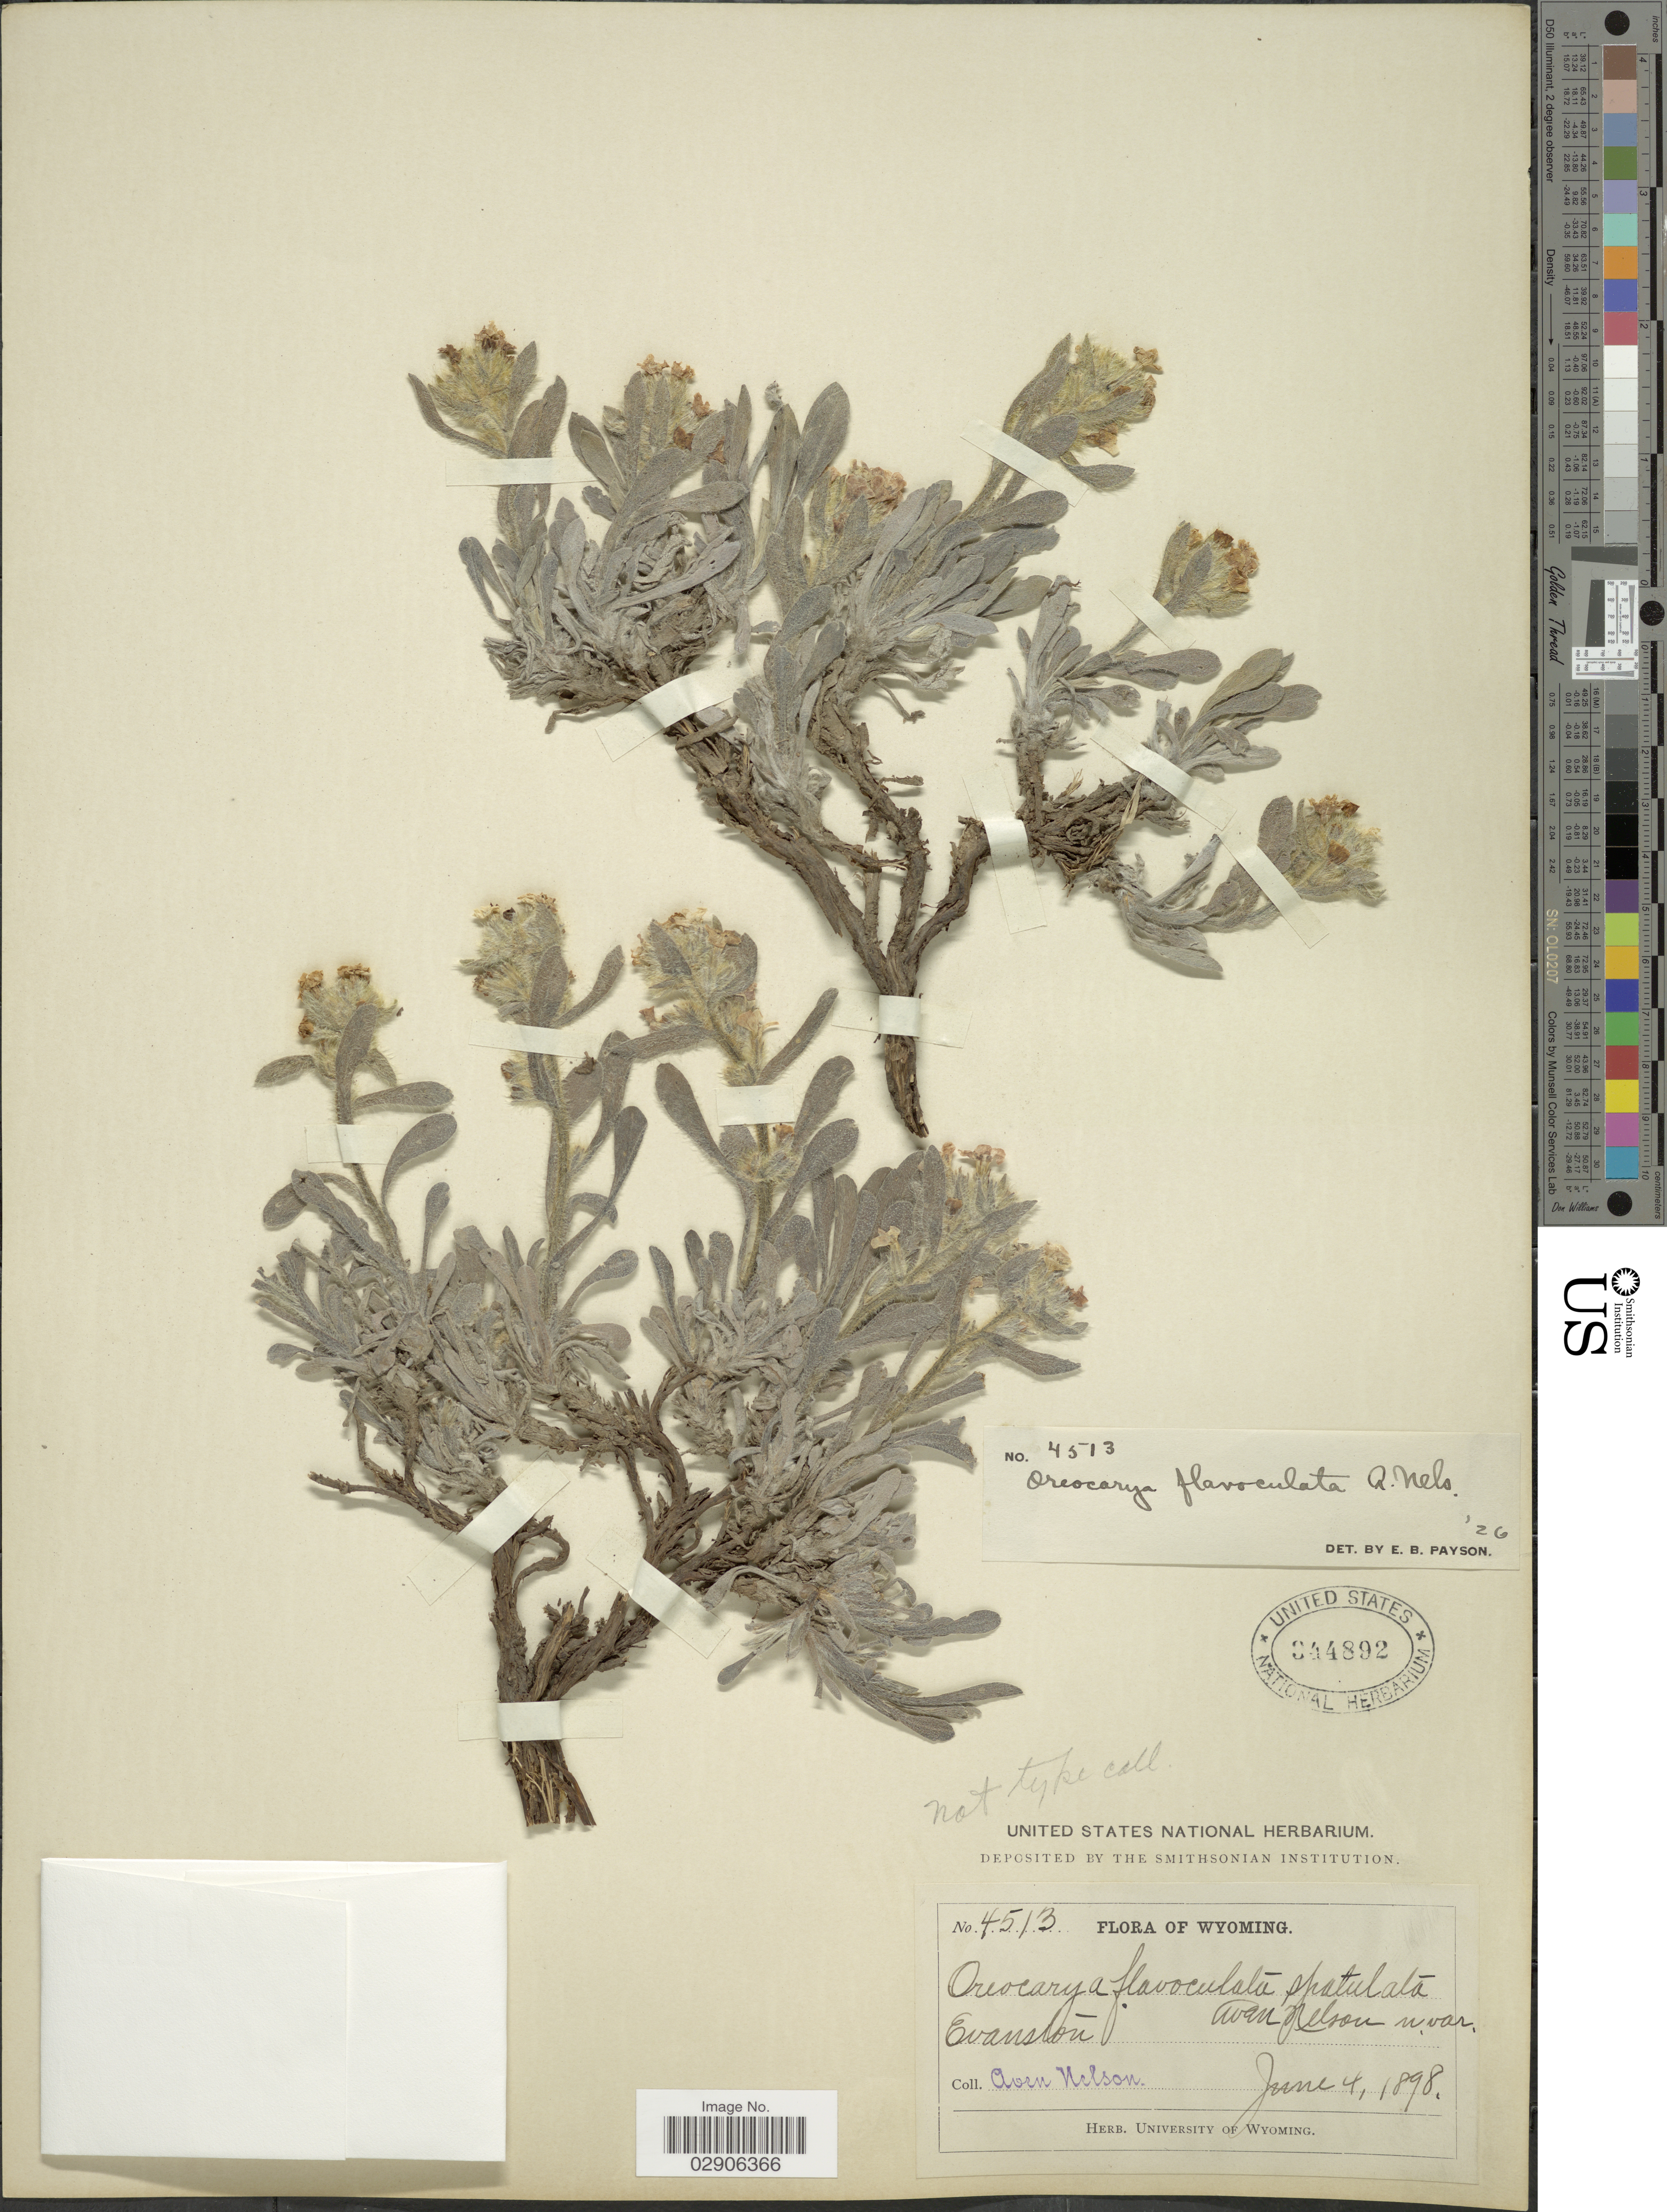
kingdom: Plantae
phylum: Tracheophyta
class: Magnoliopsida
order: Boraginales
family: Boraginaceae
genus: Cryptantha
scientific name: Cryptantha flavoculata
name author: (A. Nelson) Payson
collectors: A. Nelson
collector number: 4513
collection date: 1898-06-04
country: United States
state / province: Wyoming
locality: Evanston.